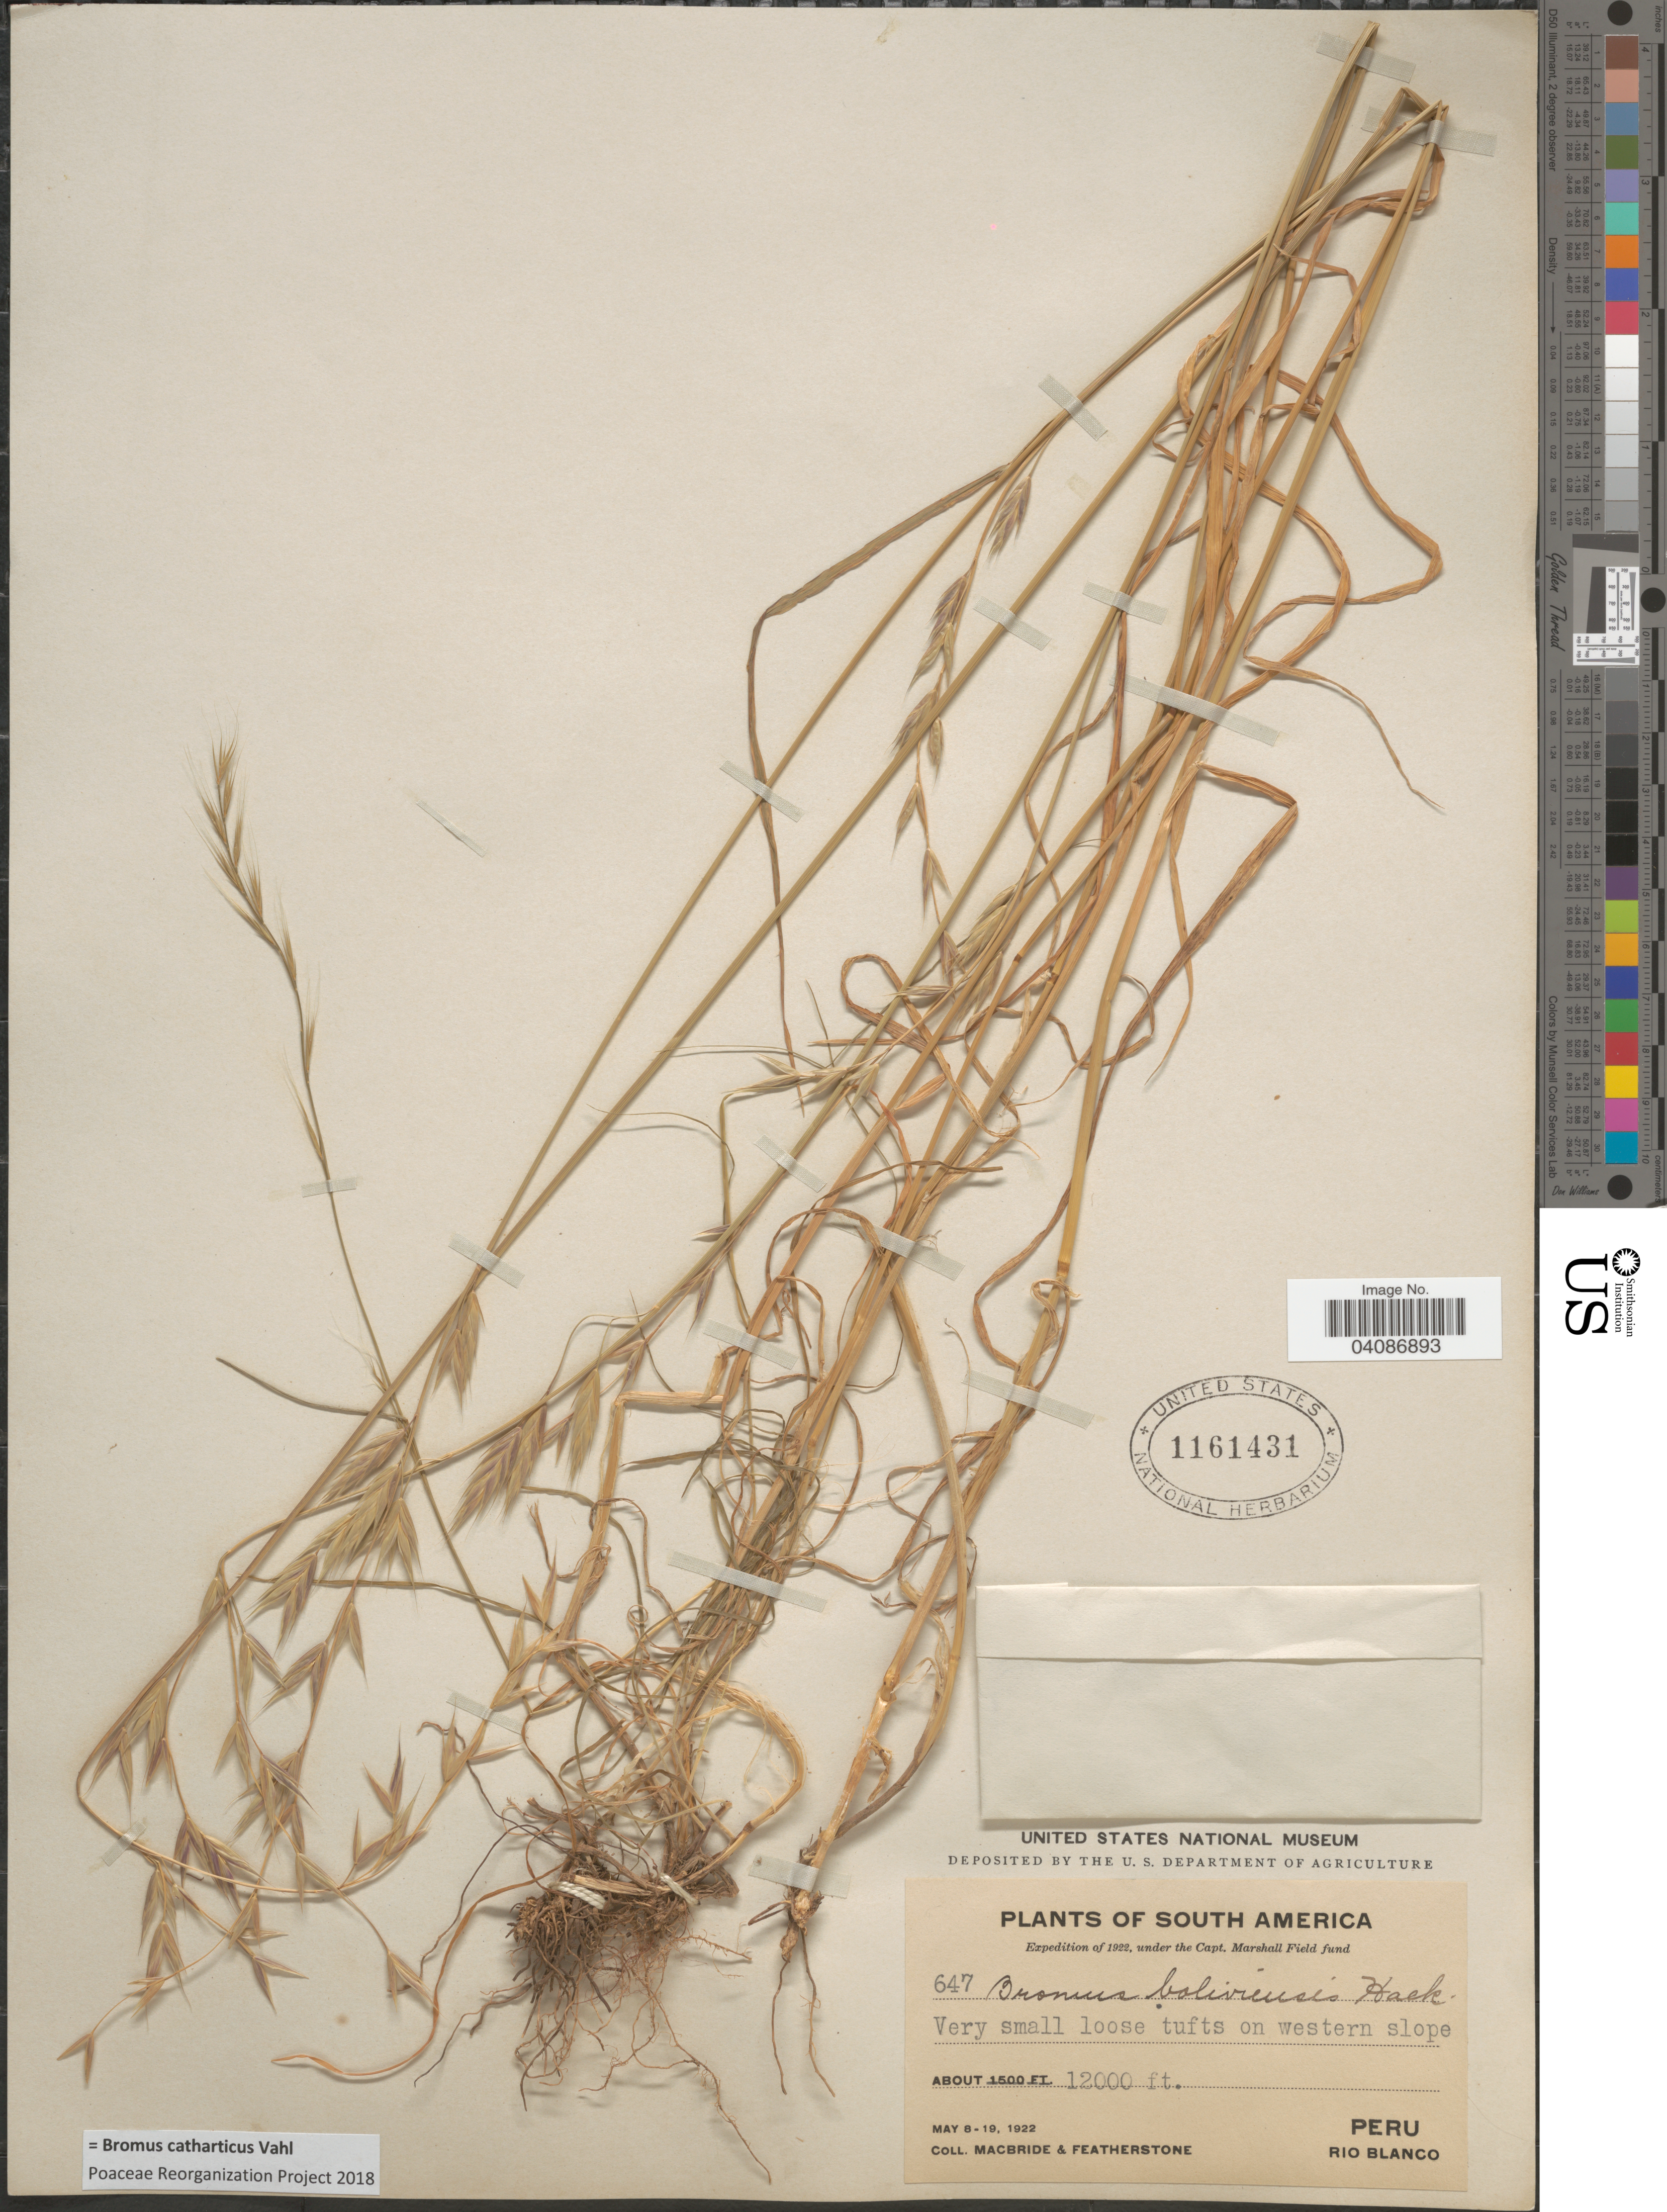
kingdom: Plantae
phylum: Tracheophyta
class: Liliopsida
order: Poales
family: Poaceae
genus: Bromus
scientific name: Bromus catharticus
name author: Vahl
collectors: Macbride, -- & -. Featherstone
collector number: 647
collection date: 1922-05-08/1922-05-19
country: Peru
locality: Rio Blanco. Very small loose tufts on western slope.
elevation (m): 3658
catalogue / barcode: US 1161431